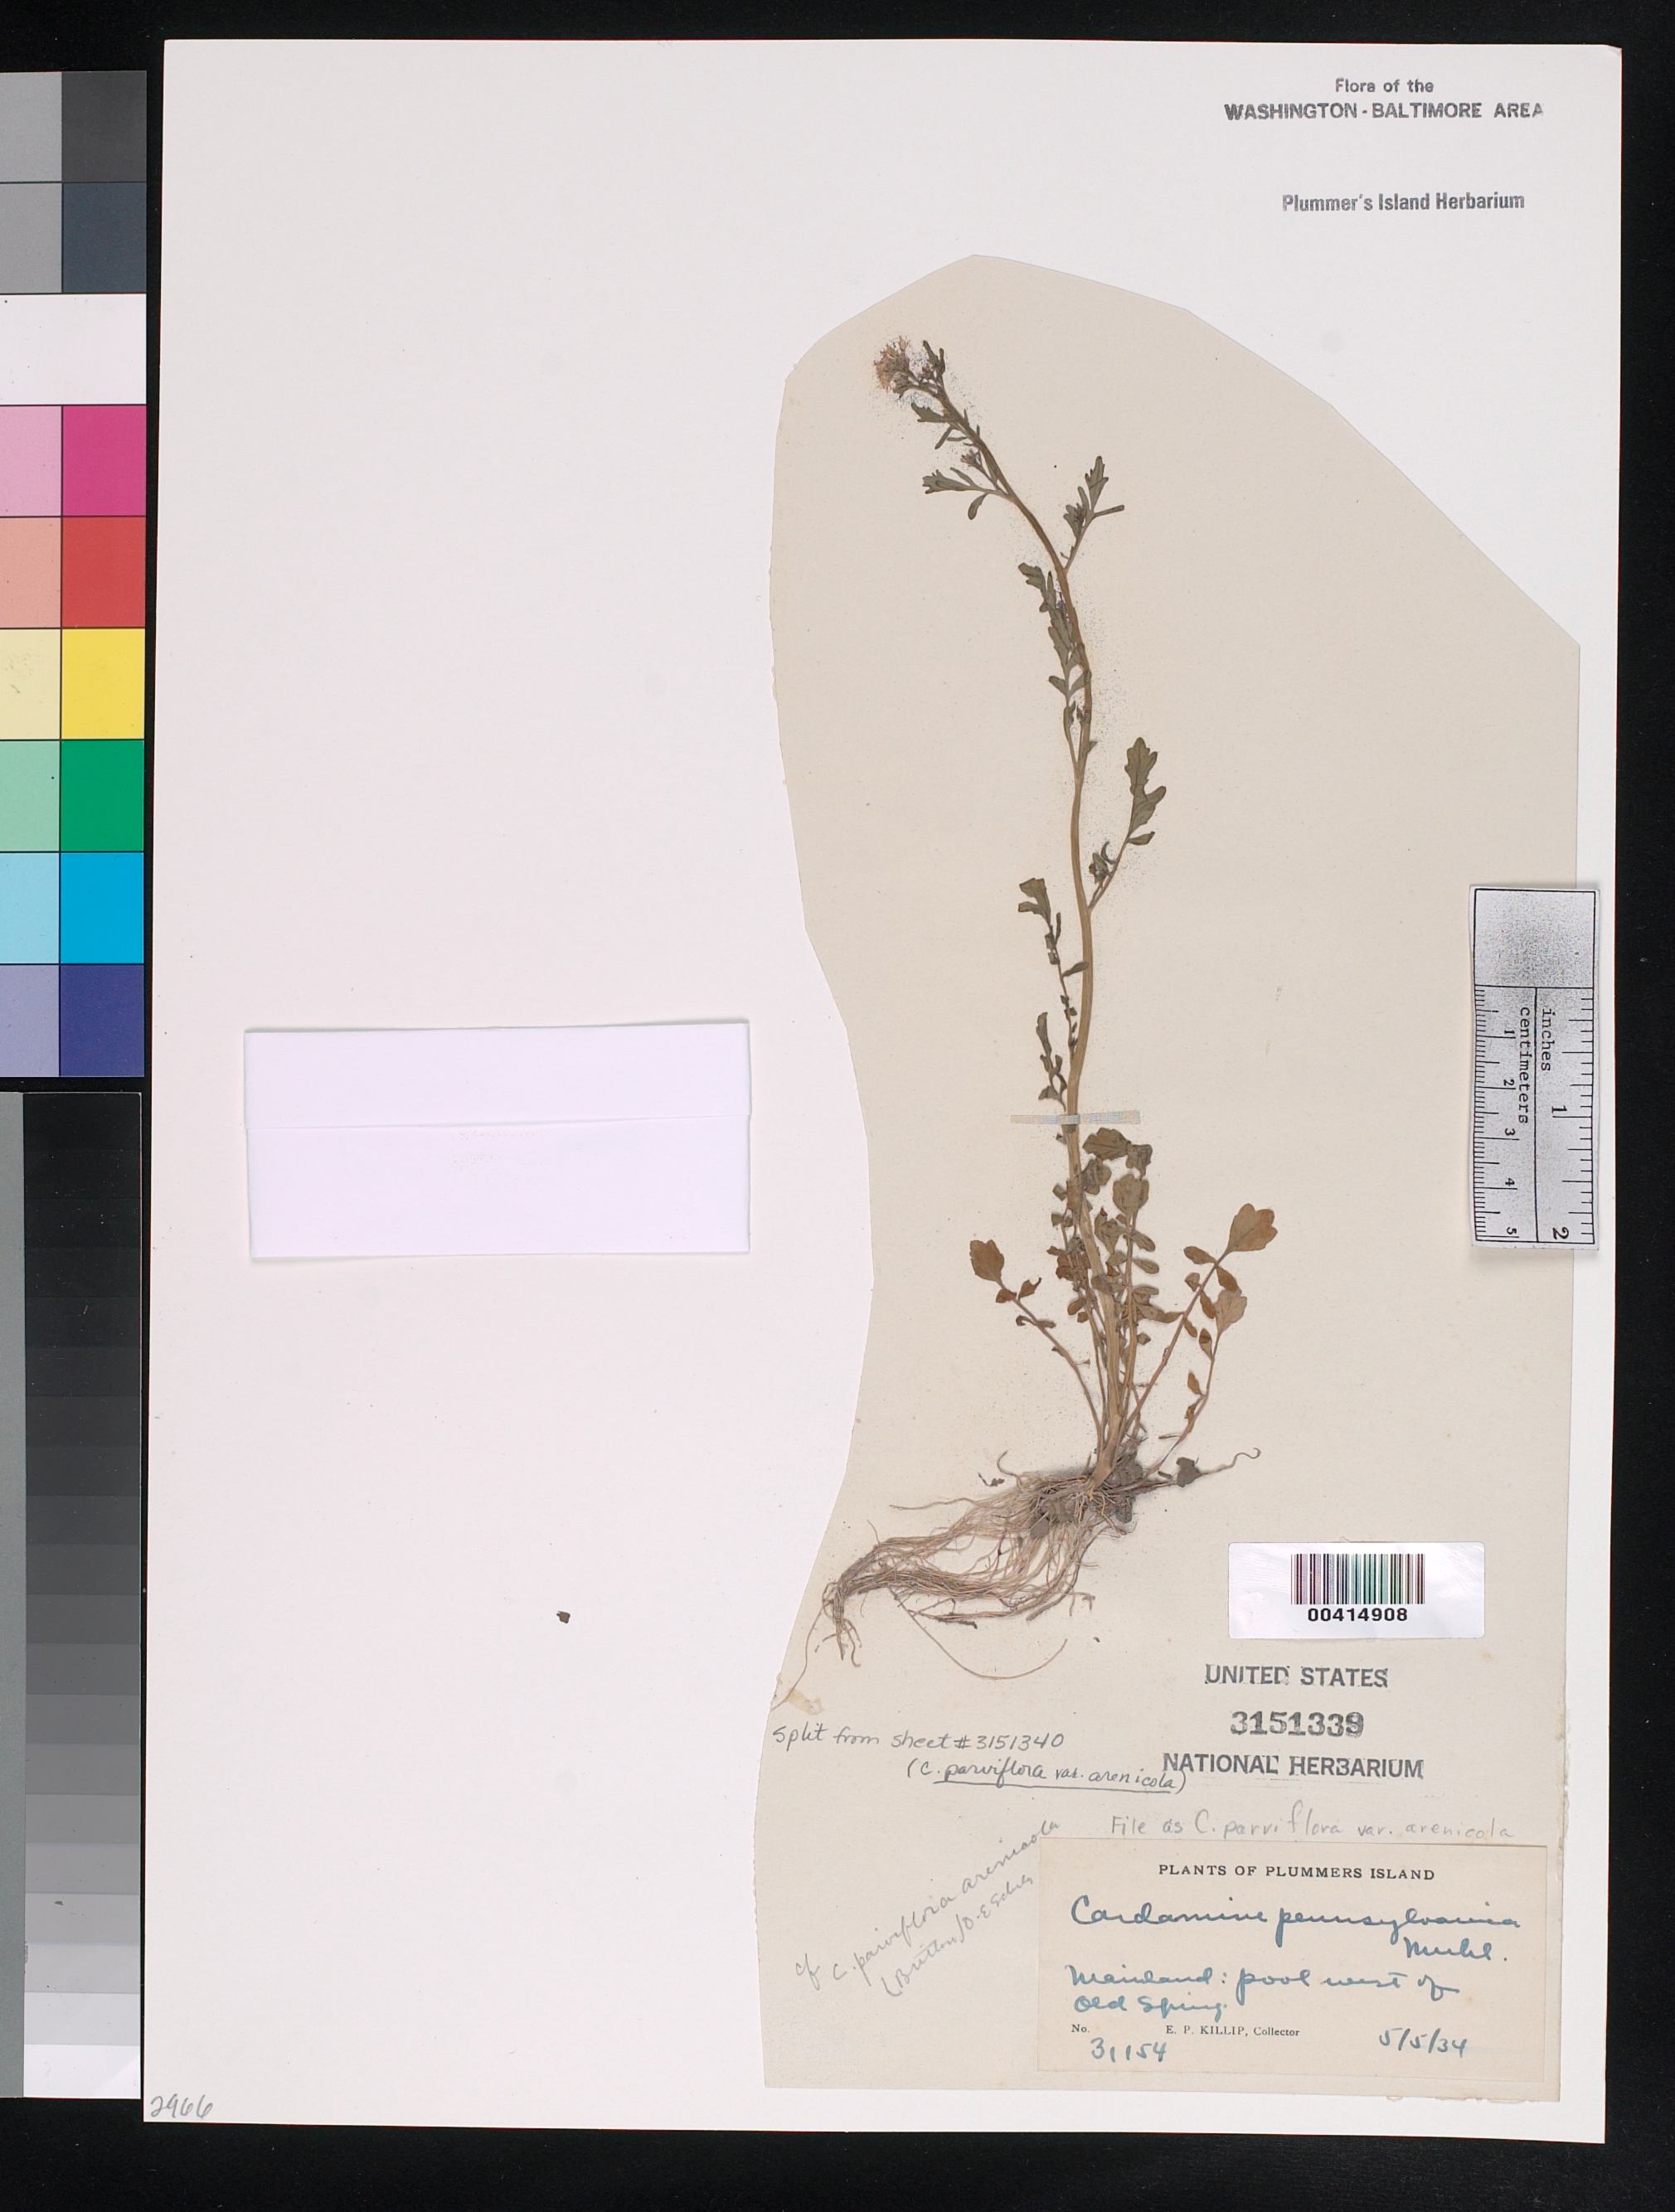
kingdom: Plantae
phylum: Tracheophyta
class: Magnoliopsida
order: Brassicales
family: Brassicaceae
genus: Cardamine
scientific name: Cardamine pensylvanica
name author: Muhl. ex Willd.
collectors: E. P. Killip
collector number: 31154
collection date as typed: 05 May 1934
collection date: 1934-05-05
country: United States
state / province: Maryland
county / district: Montgomery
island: Plummers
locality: Plummer's Island; pool west of Old Spring C. & O. Canal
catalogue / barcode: US 3151339